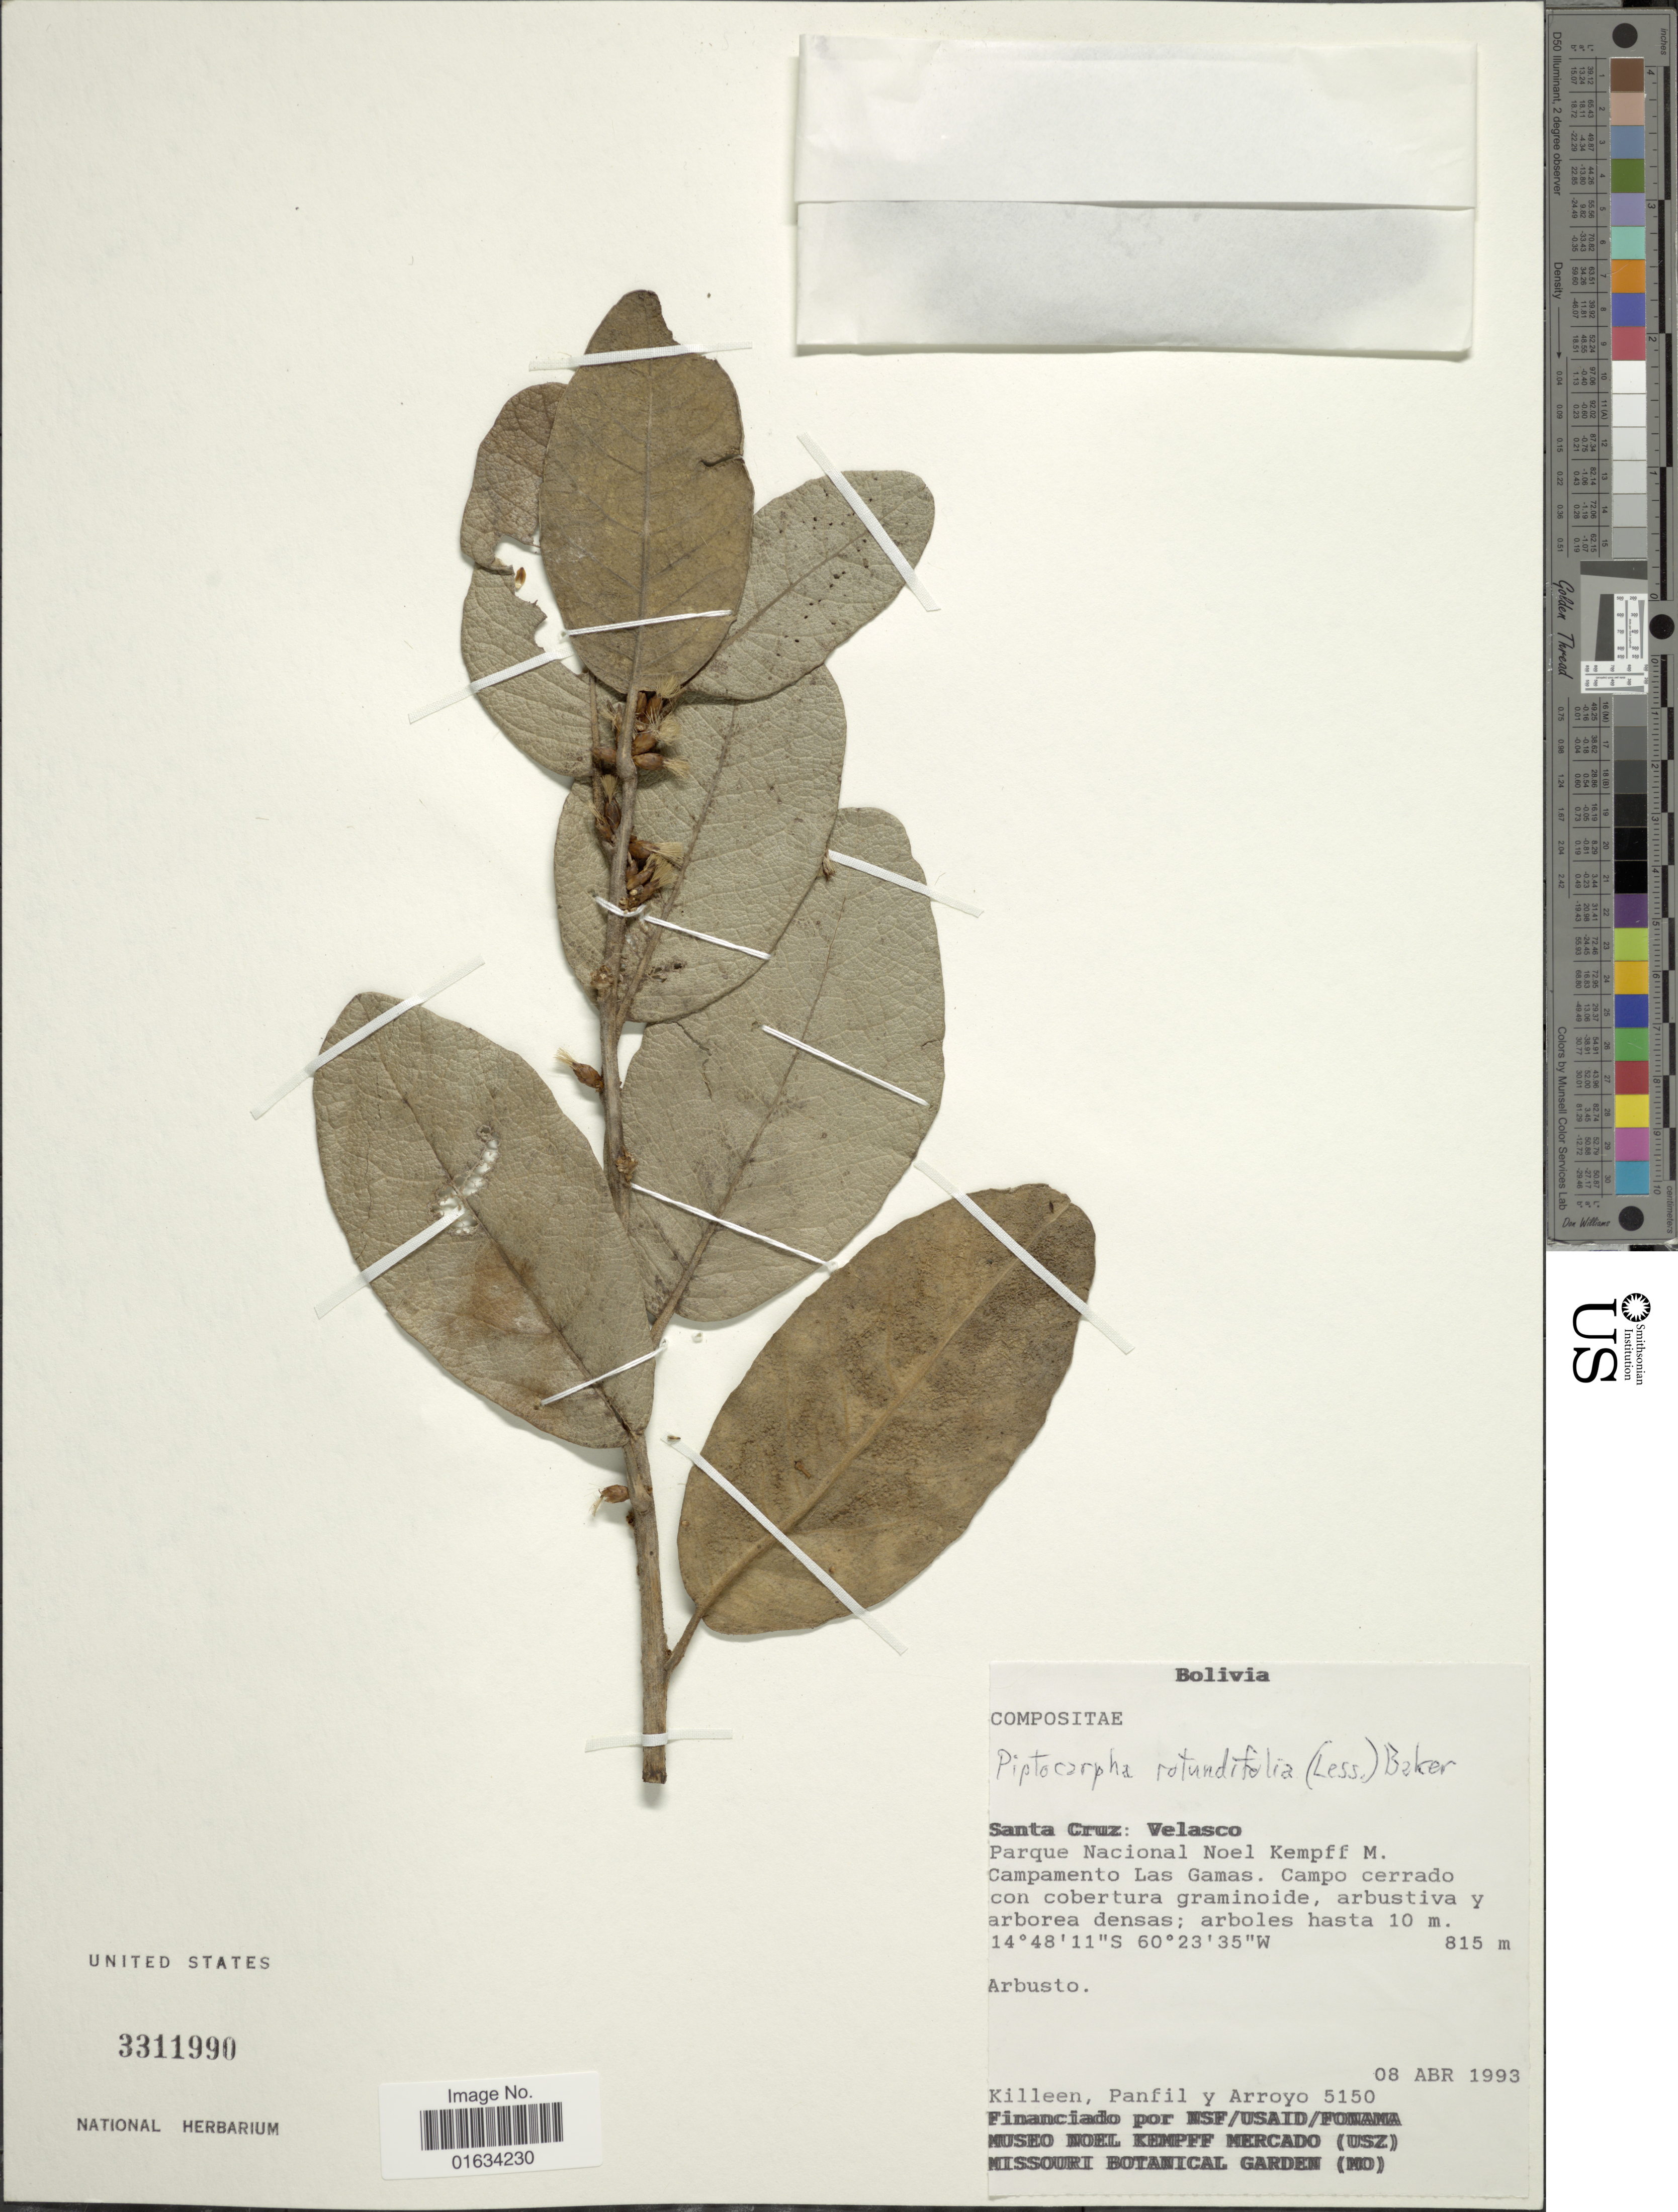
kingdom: Plantae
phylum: Tracheophyta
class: Magnoliopsida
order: Asterales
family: Asteraceae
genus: Piptocarpha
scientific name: Piptocarpha rotundifolia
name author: (Less.) Baker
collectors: Killeen, --, -- Panfil & Arroyo, --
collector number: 5150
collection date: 1993-04-08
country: Bolivia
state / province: Santa Cruz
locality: Velasco. Parque Nacional Noel Kempff M. Campamento Las Gamas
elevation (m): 815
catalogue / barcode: US 3311990